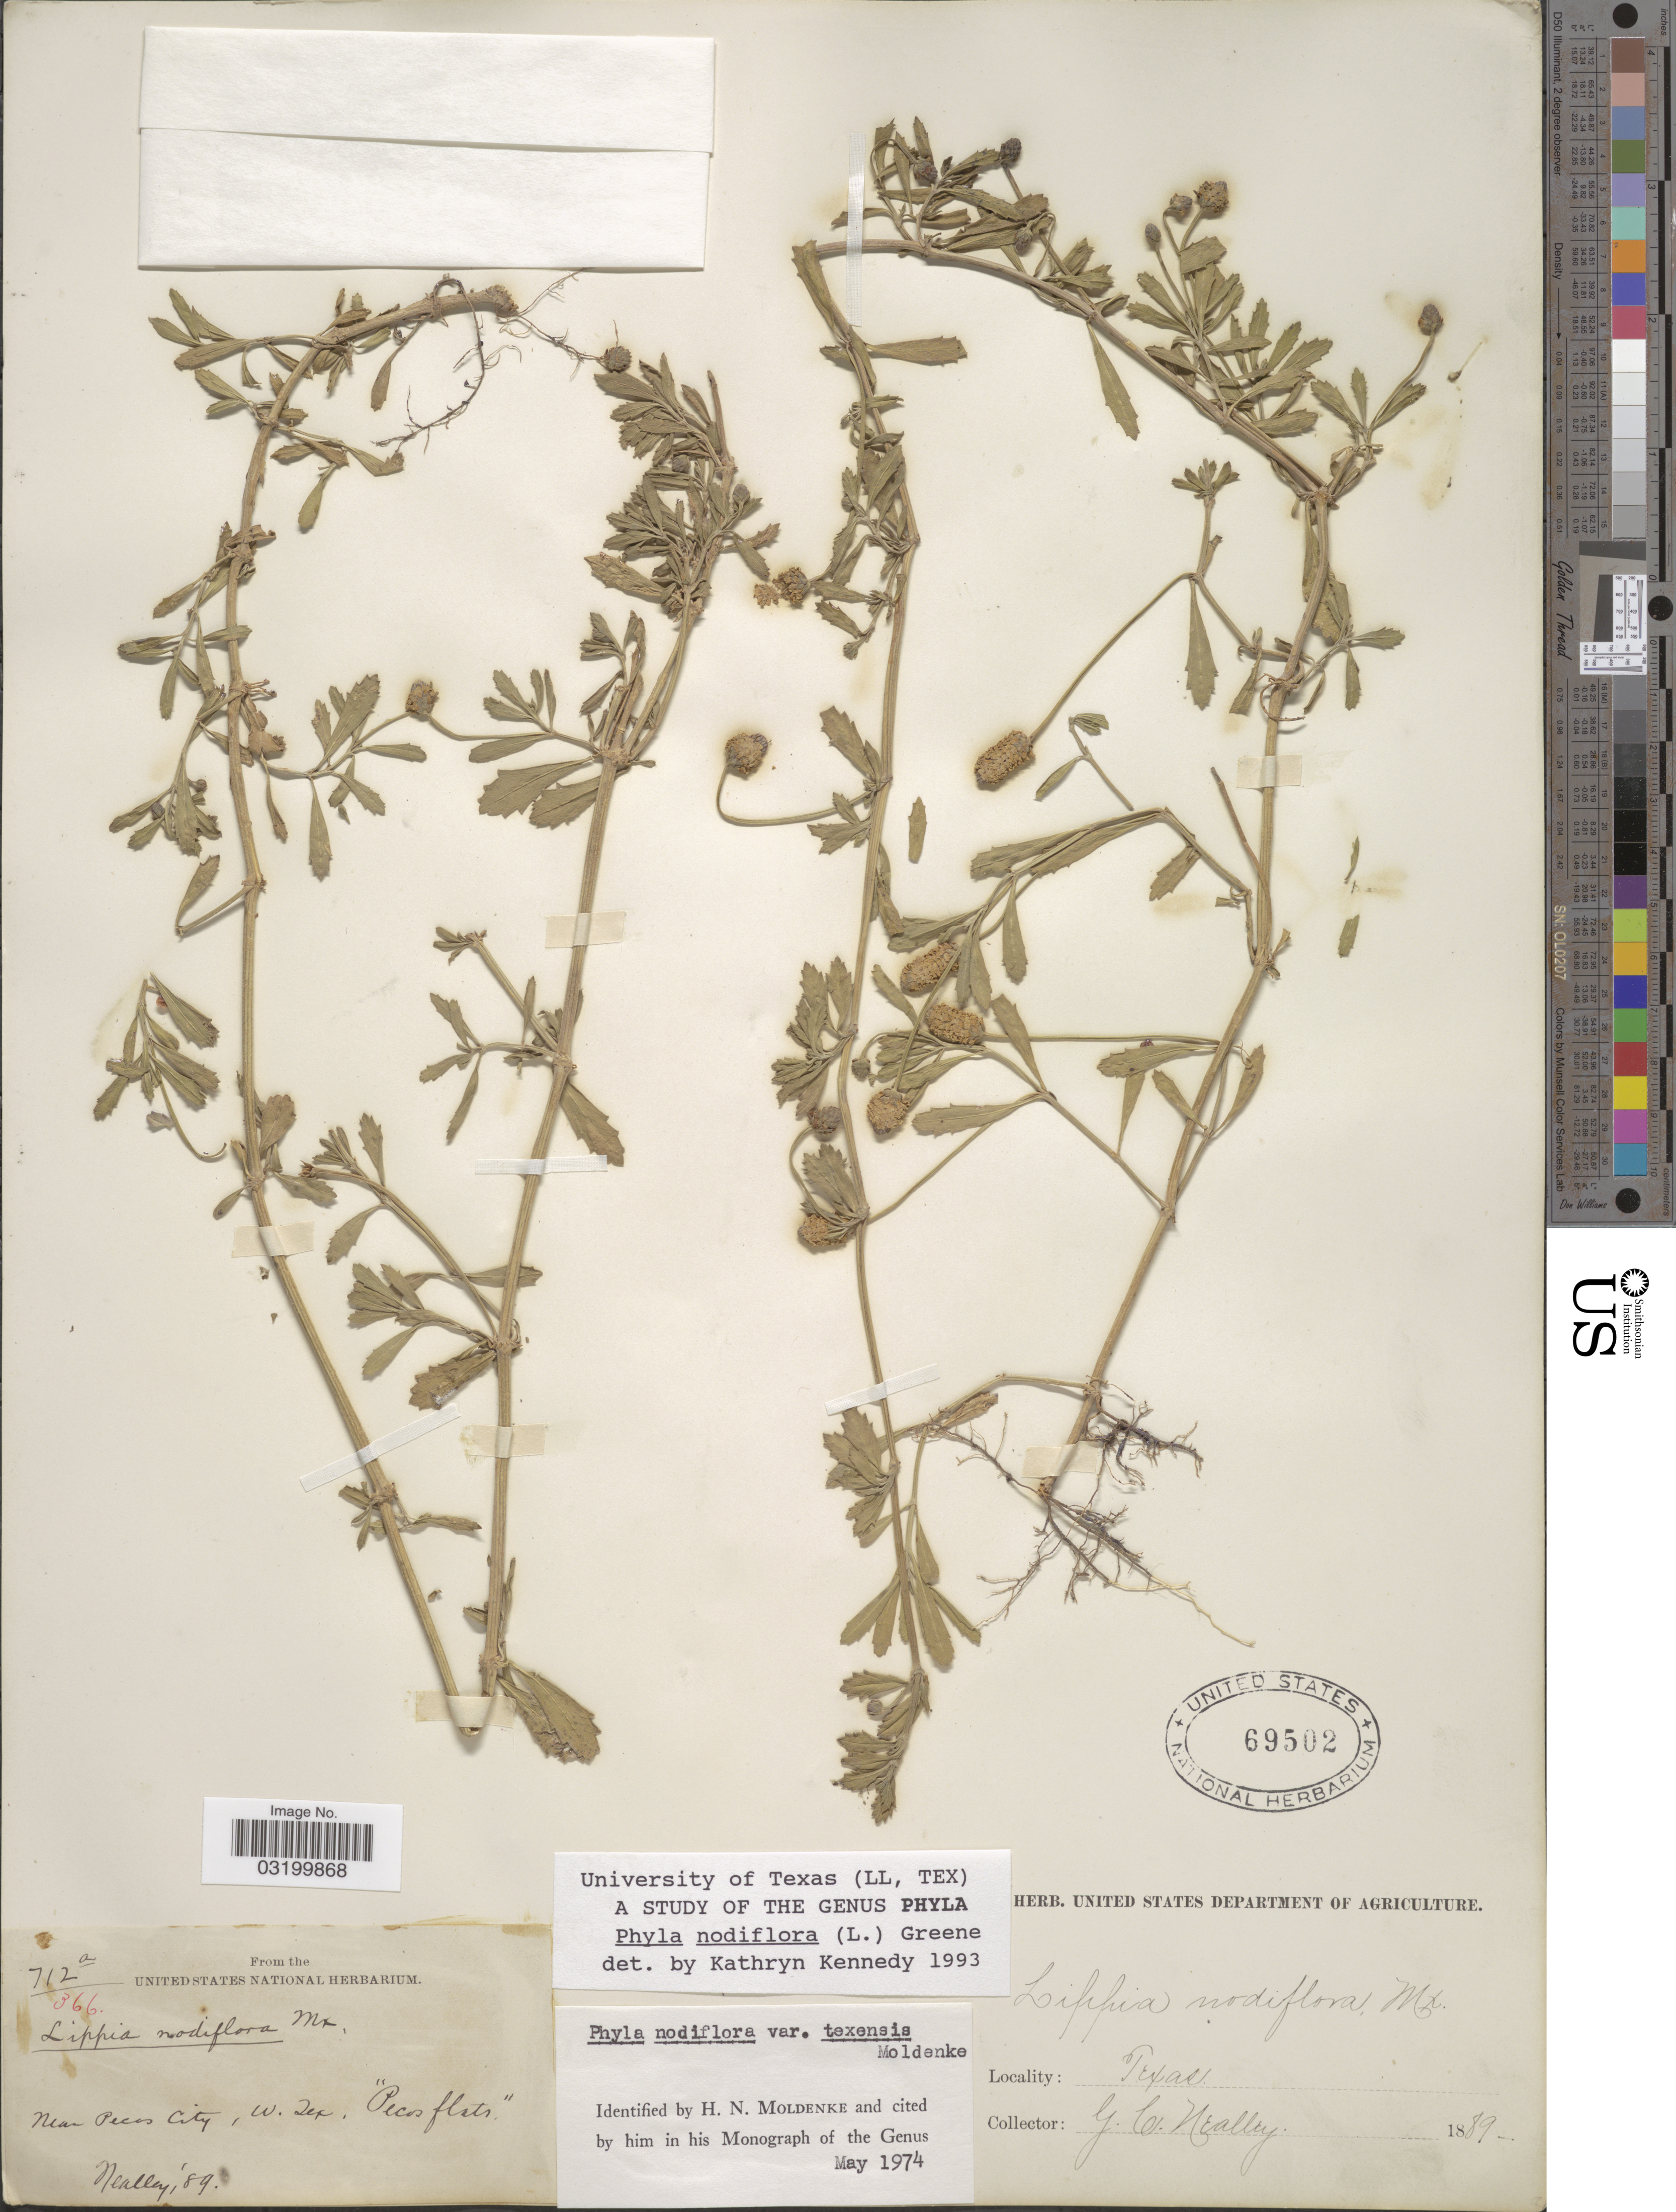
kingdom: Plantae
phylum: Tracheophyta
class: Magnoliopsida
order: Lamiales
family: Verbenaceae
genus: Phyla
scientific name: Phyla nodiflora var. nodiflora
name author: (L.) Greene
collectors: G. C. Nealley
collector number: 712a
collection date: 1889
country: United States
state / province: Texas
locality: Near Pecos City, W. Tex.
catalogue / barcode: US 69502